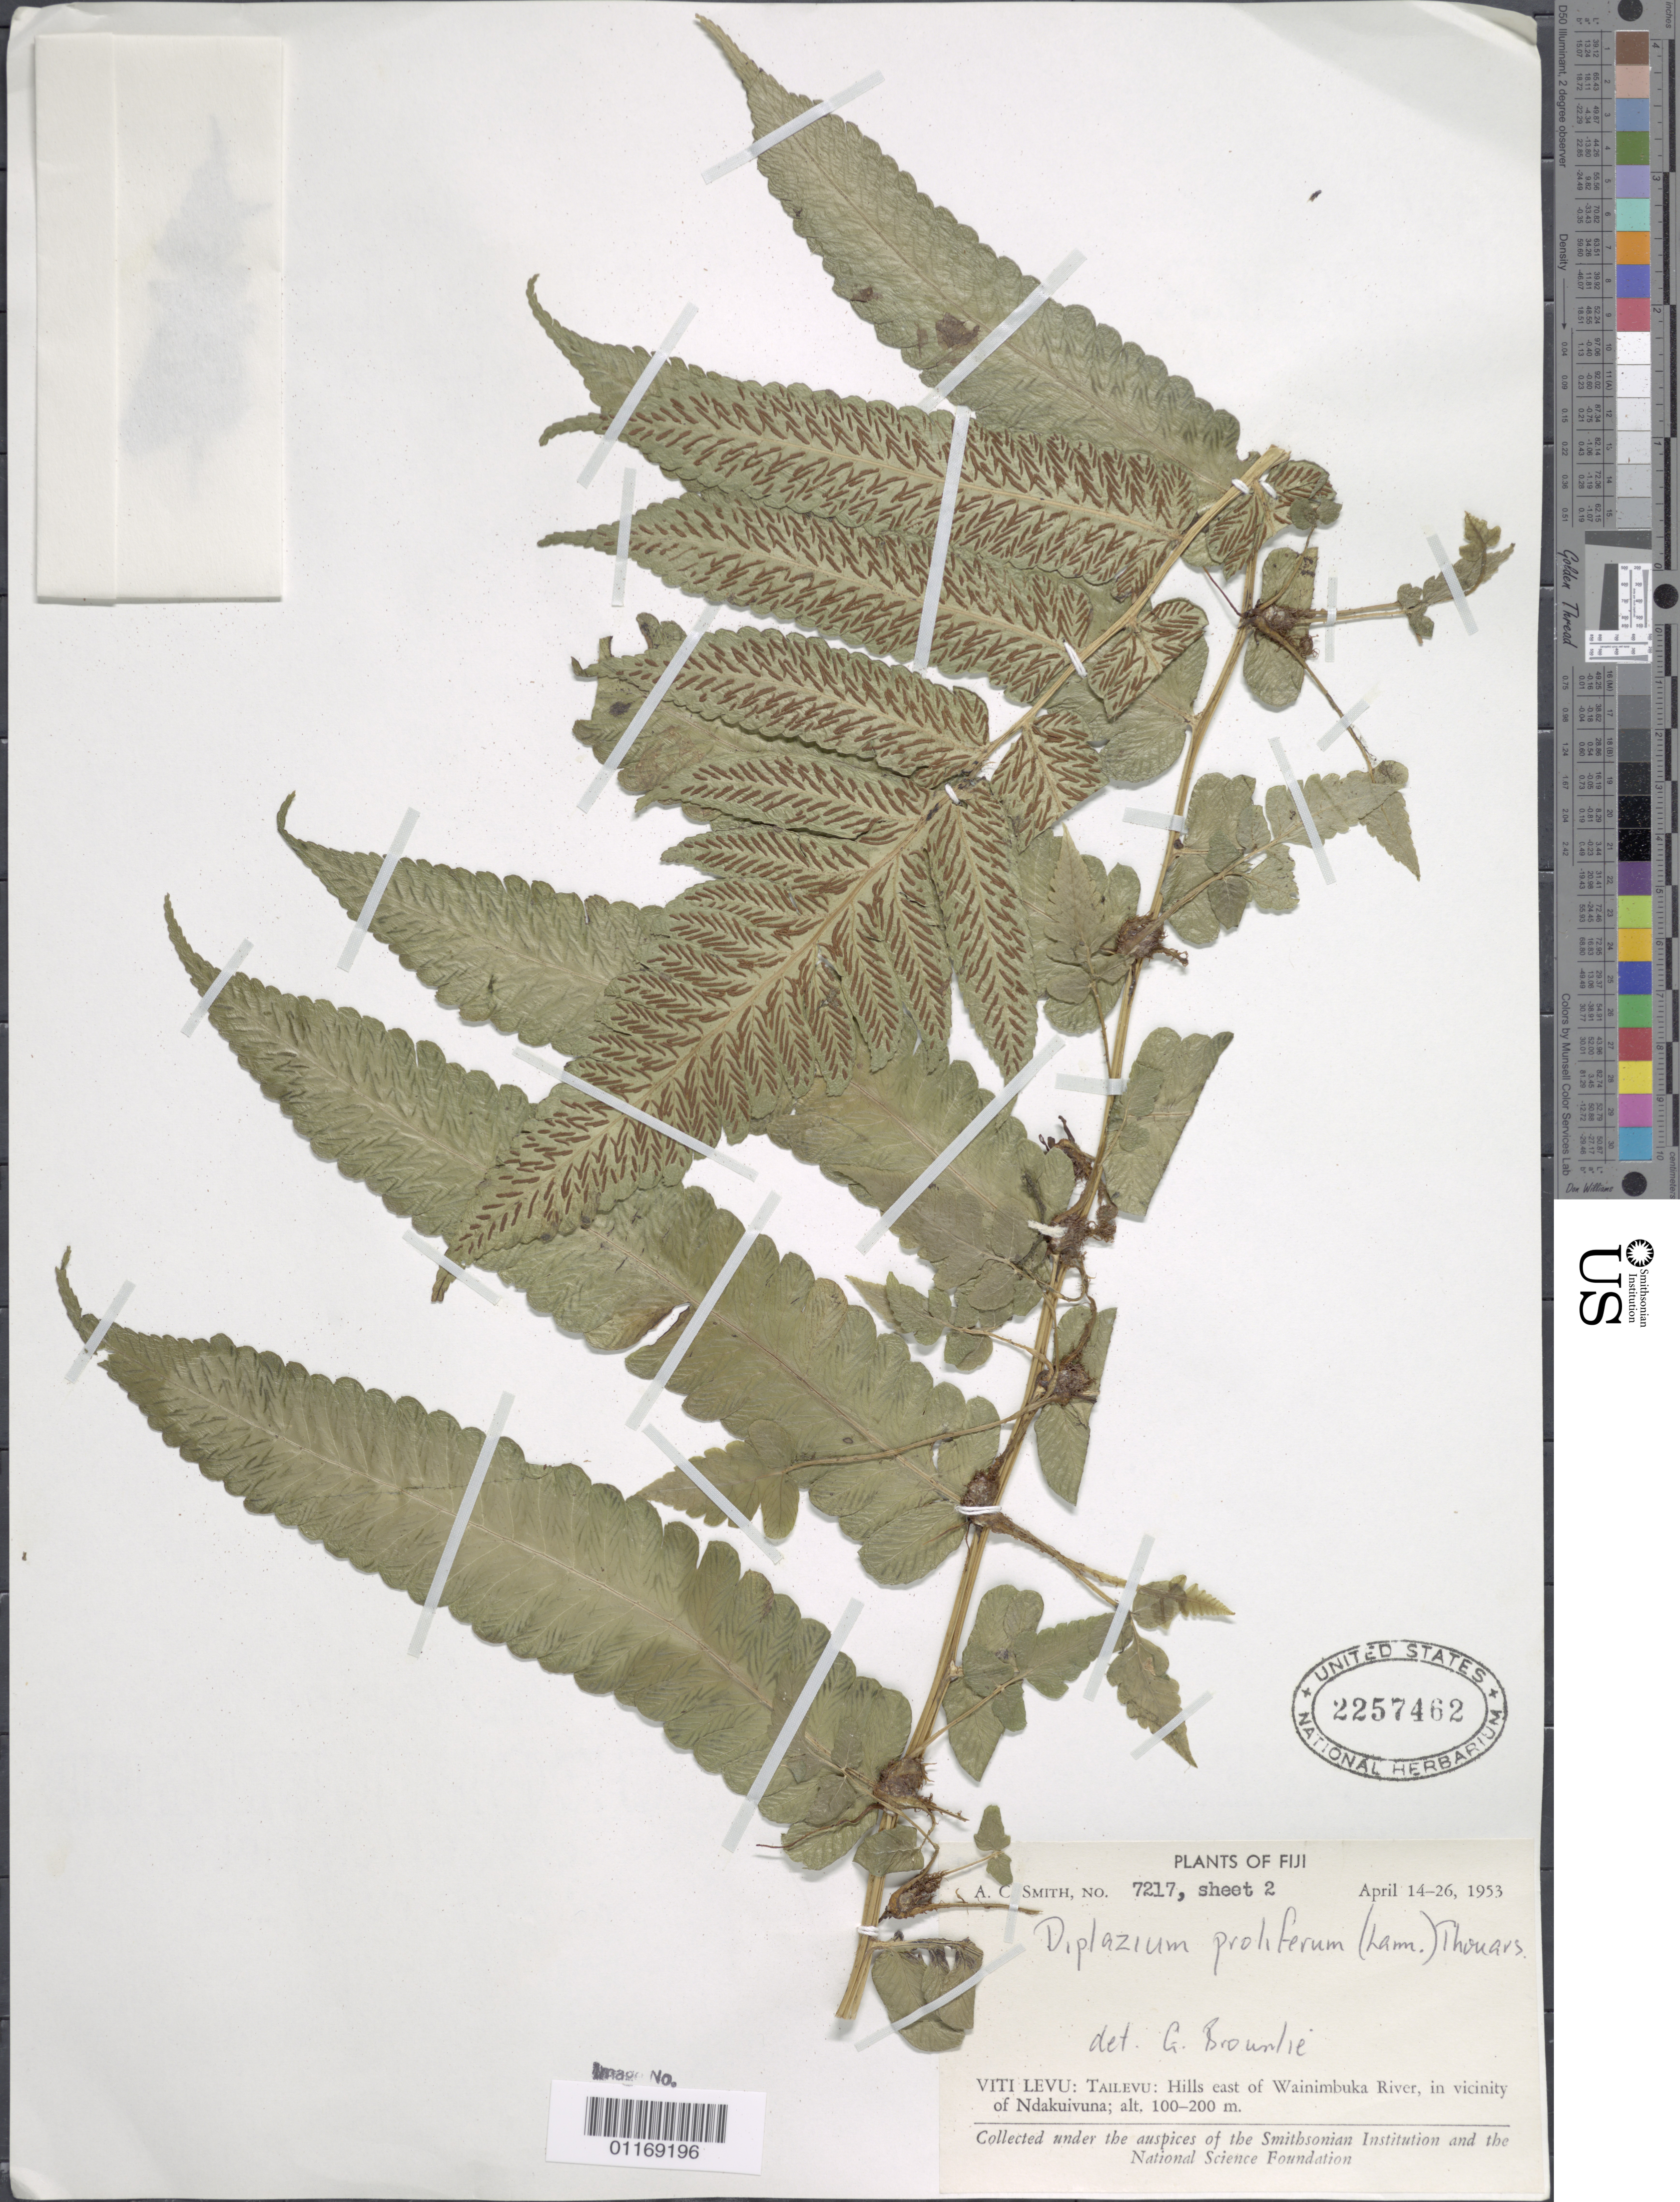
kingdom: Plantae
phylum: Tracheophyta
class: Polypodiopsida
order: Polypodiales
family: Athyriaceae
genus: Diplazium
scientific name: Diplazium proliferum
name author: (Lam.) Thouars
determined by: Brownlie, G.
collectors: A. C. Smith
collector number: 7217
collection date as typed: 14 Apr 1953 to 26 Apr 1953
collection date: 1953-04-14/1953-04-26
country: Fiji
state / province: Central Division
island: Viti Levu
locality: Tailevu, hills E of Wainimbuka River, in vicinity of Ndakuivuna, Tailevu.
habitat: Frequent along stream in dense forest.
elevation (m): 100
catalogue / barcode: US 2257462